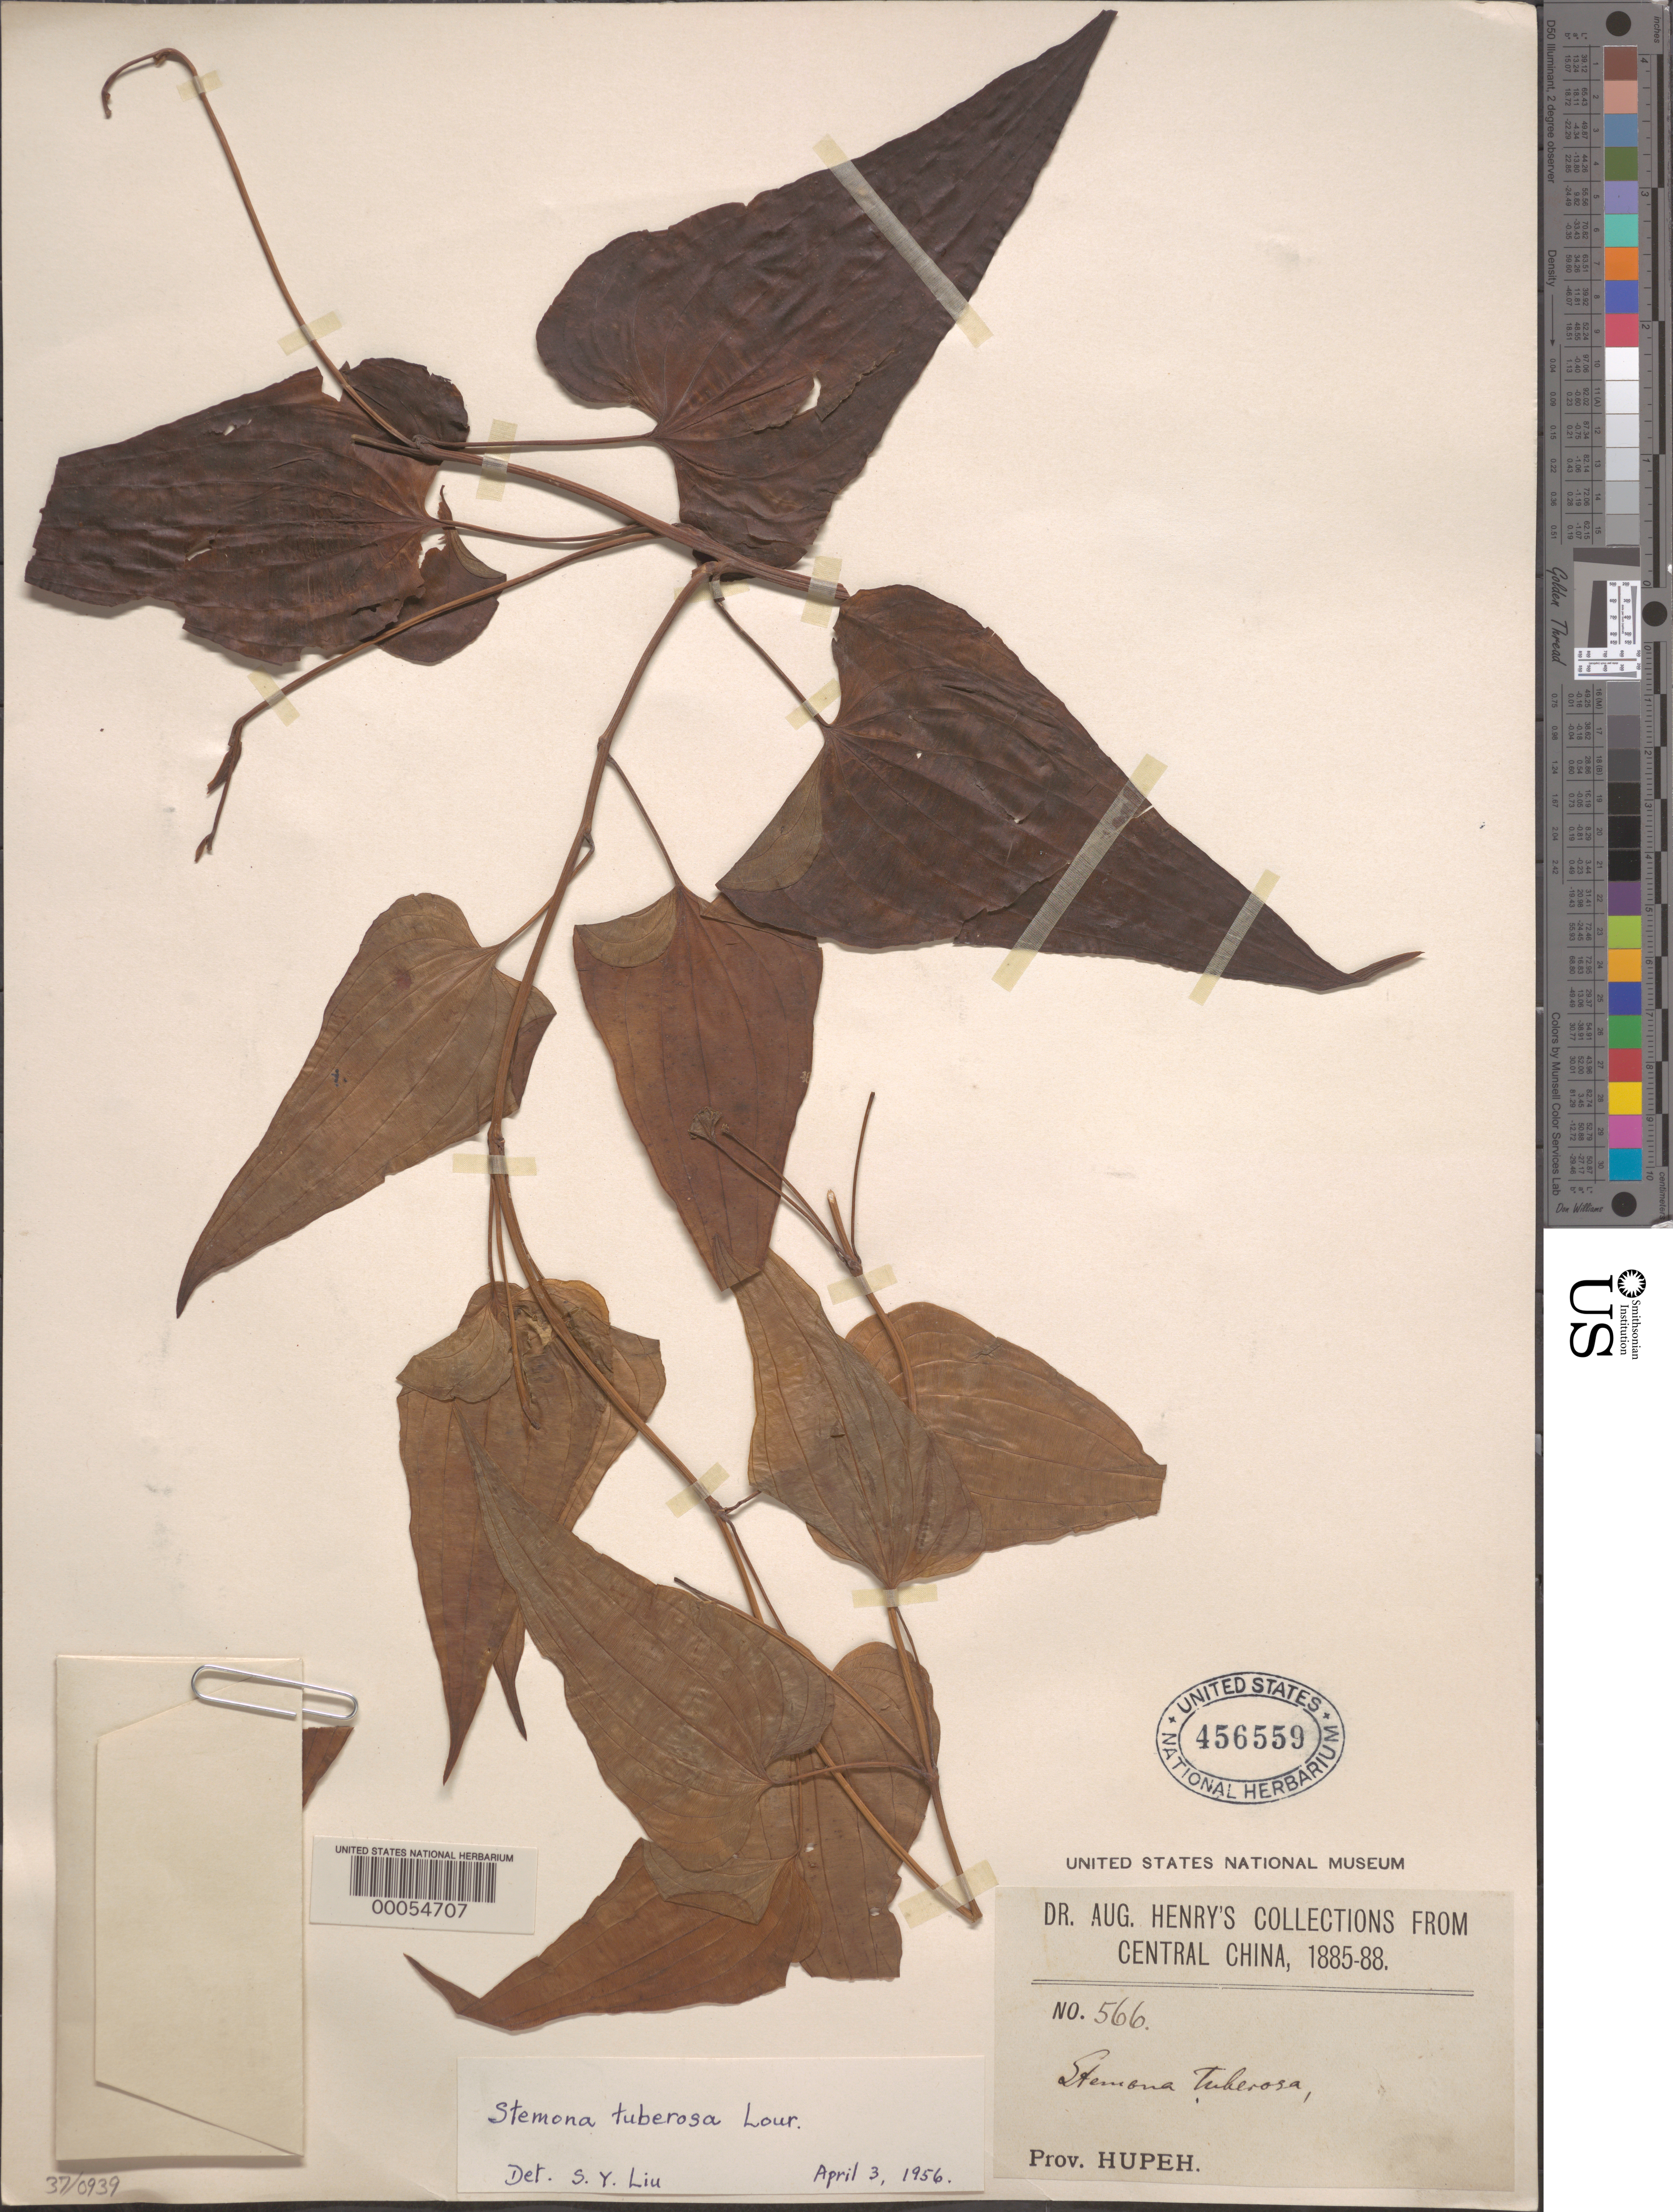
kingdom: Plantae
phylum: Tracheophyta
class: Liliopsida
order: Pandanales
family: Stemonaceae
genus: Stemona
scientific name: Stemona tuberosa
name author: Lour.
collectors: A. Henry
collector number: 566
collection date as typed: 1885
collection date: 1885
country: China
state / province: Hubei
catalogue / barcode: US 456559